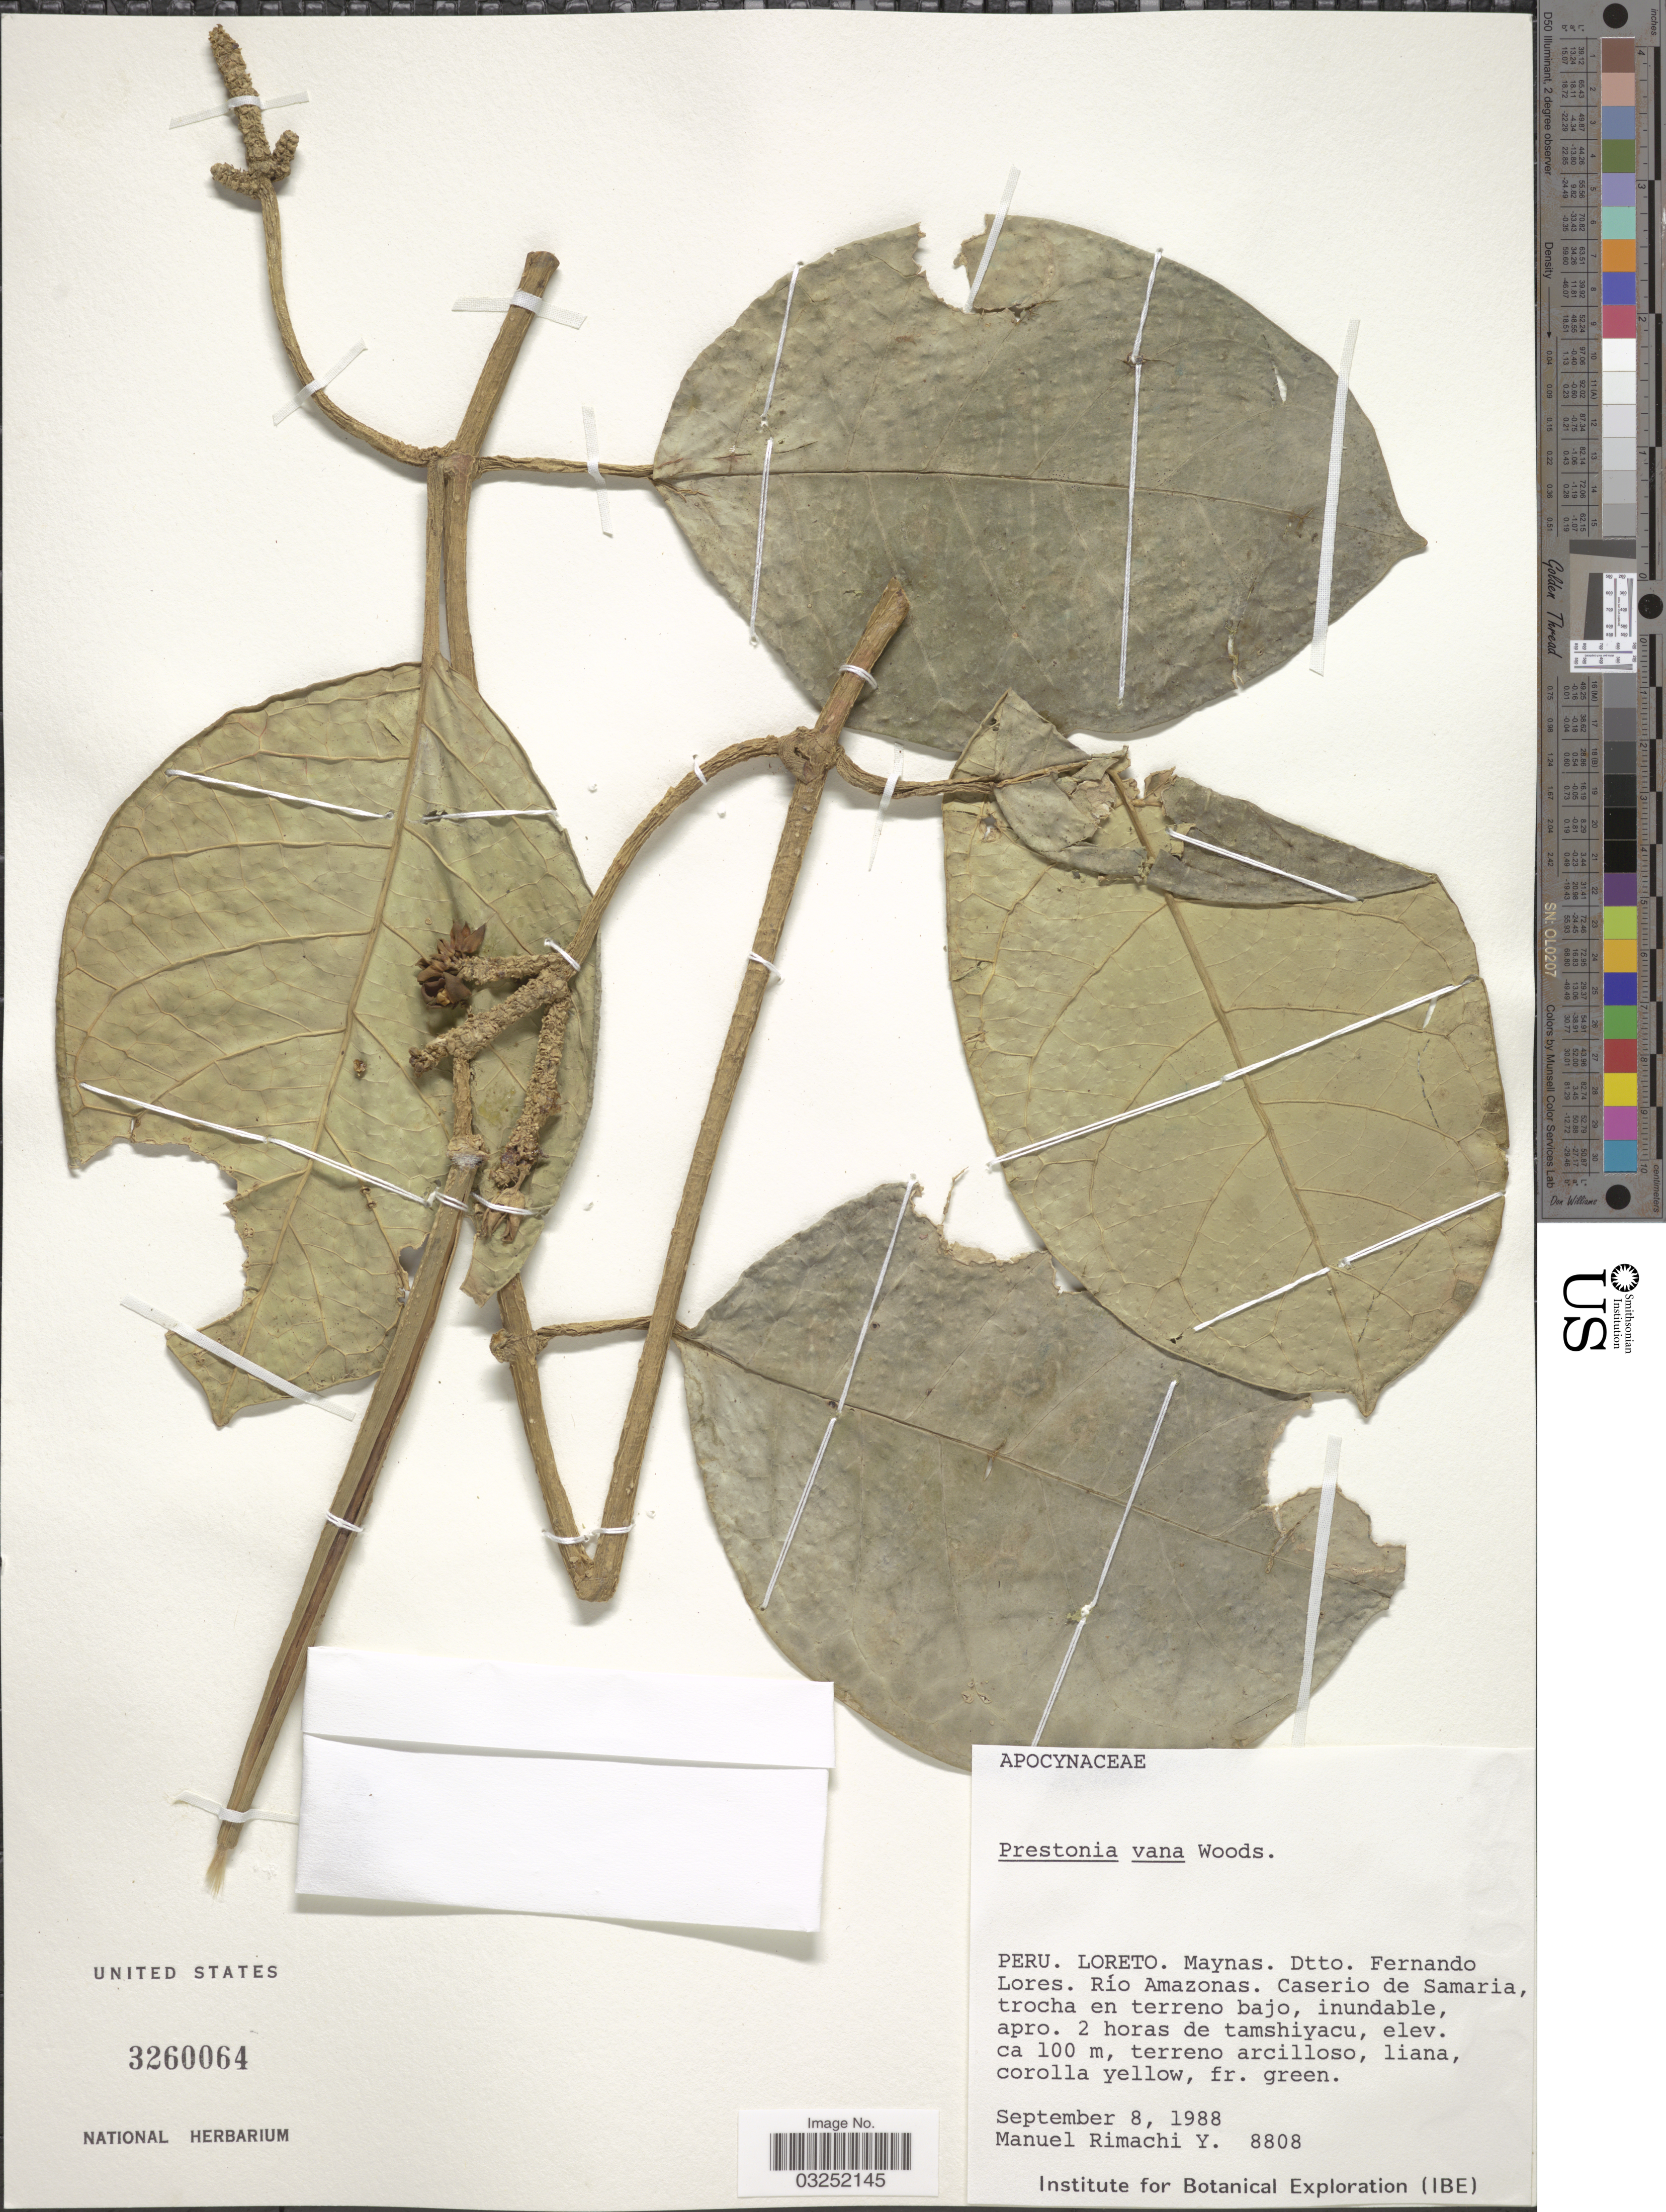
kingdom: Plantae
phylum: Tracheophyta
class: Magnoliopsida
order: Gentianales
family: Apocynaceae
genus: Prestonia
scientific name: Prestonia vana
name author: Woodson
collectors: M. Rimachi Y.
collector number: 8808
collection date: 1988-09-08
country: Peru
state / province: Loreto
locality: Maynas, Dtto. Fernando Lores, Río Amazonas, Caserio de Samaria, trocha en terreno bajo, inundable, apro. 2 horas de tamshiyacu.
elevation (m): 100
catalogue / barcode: US 3260064